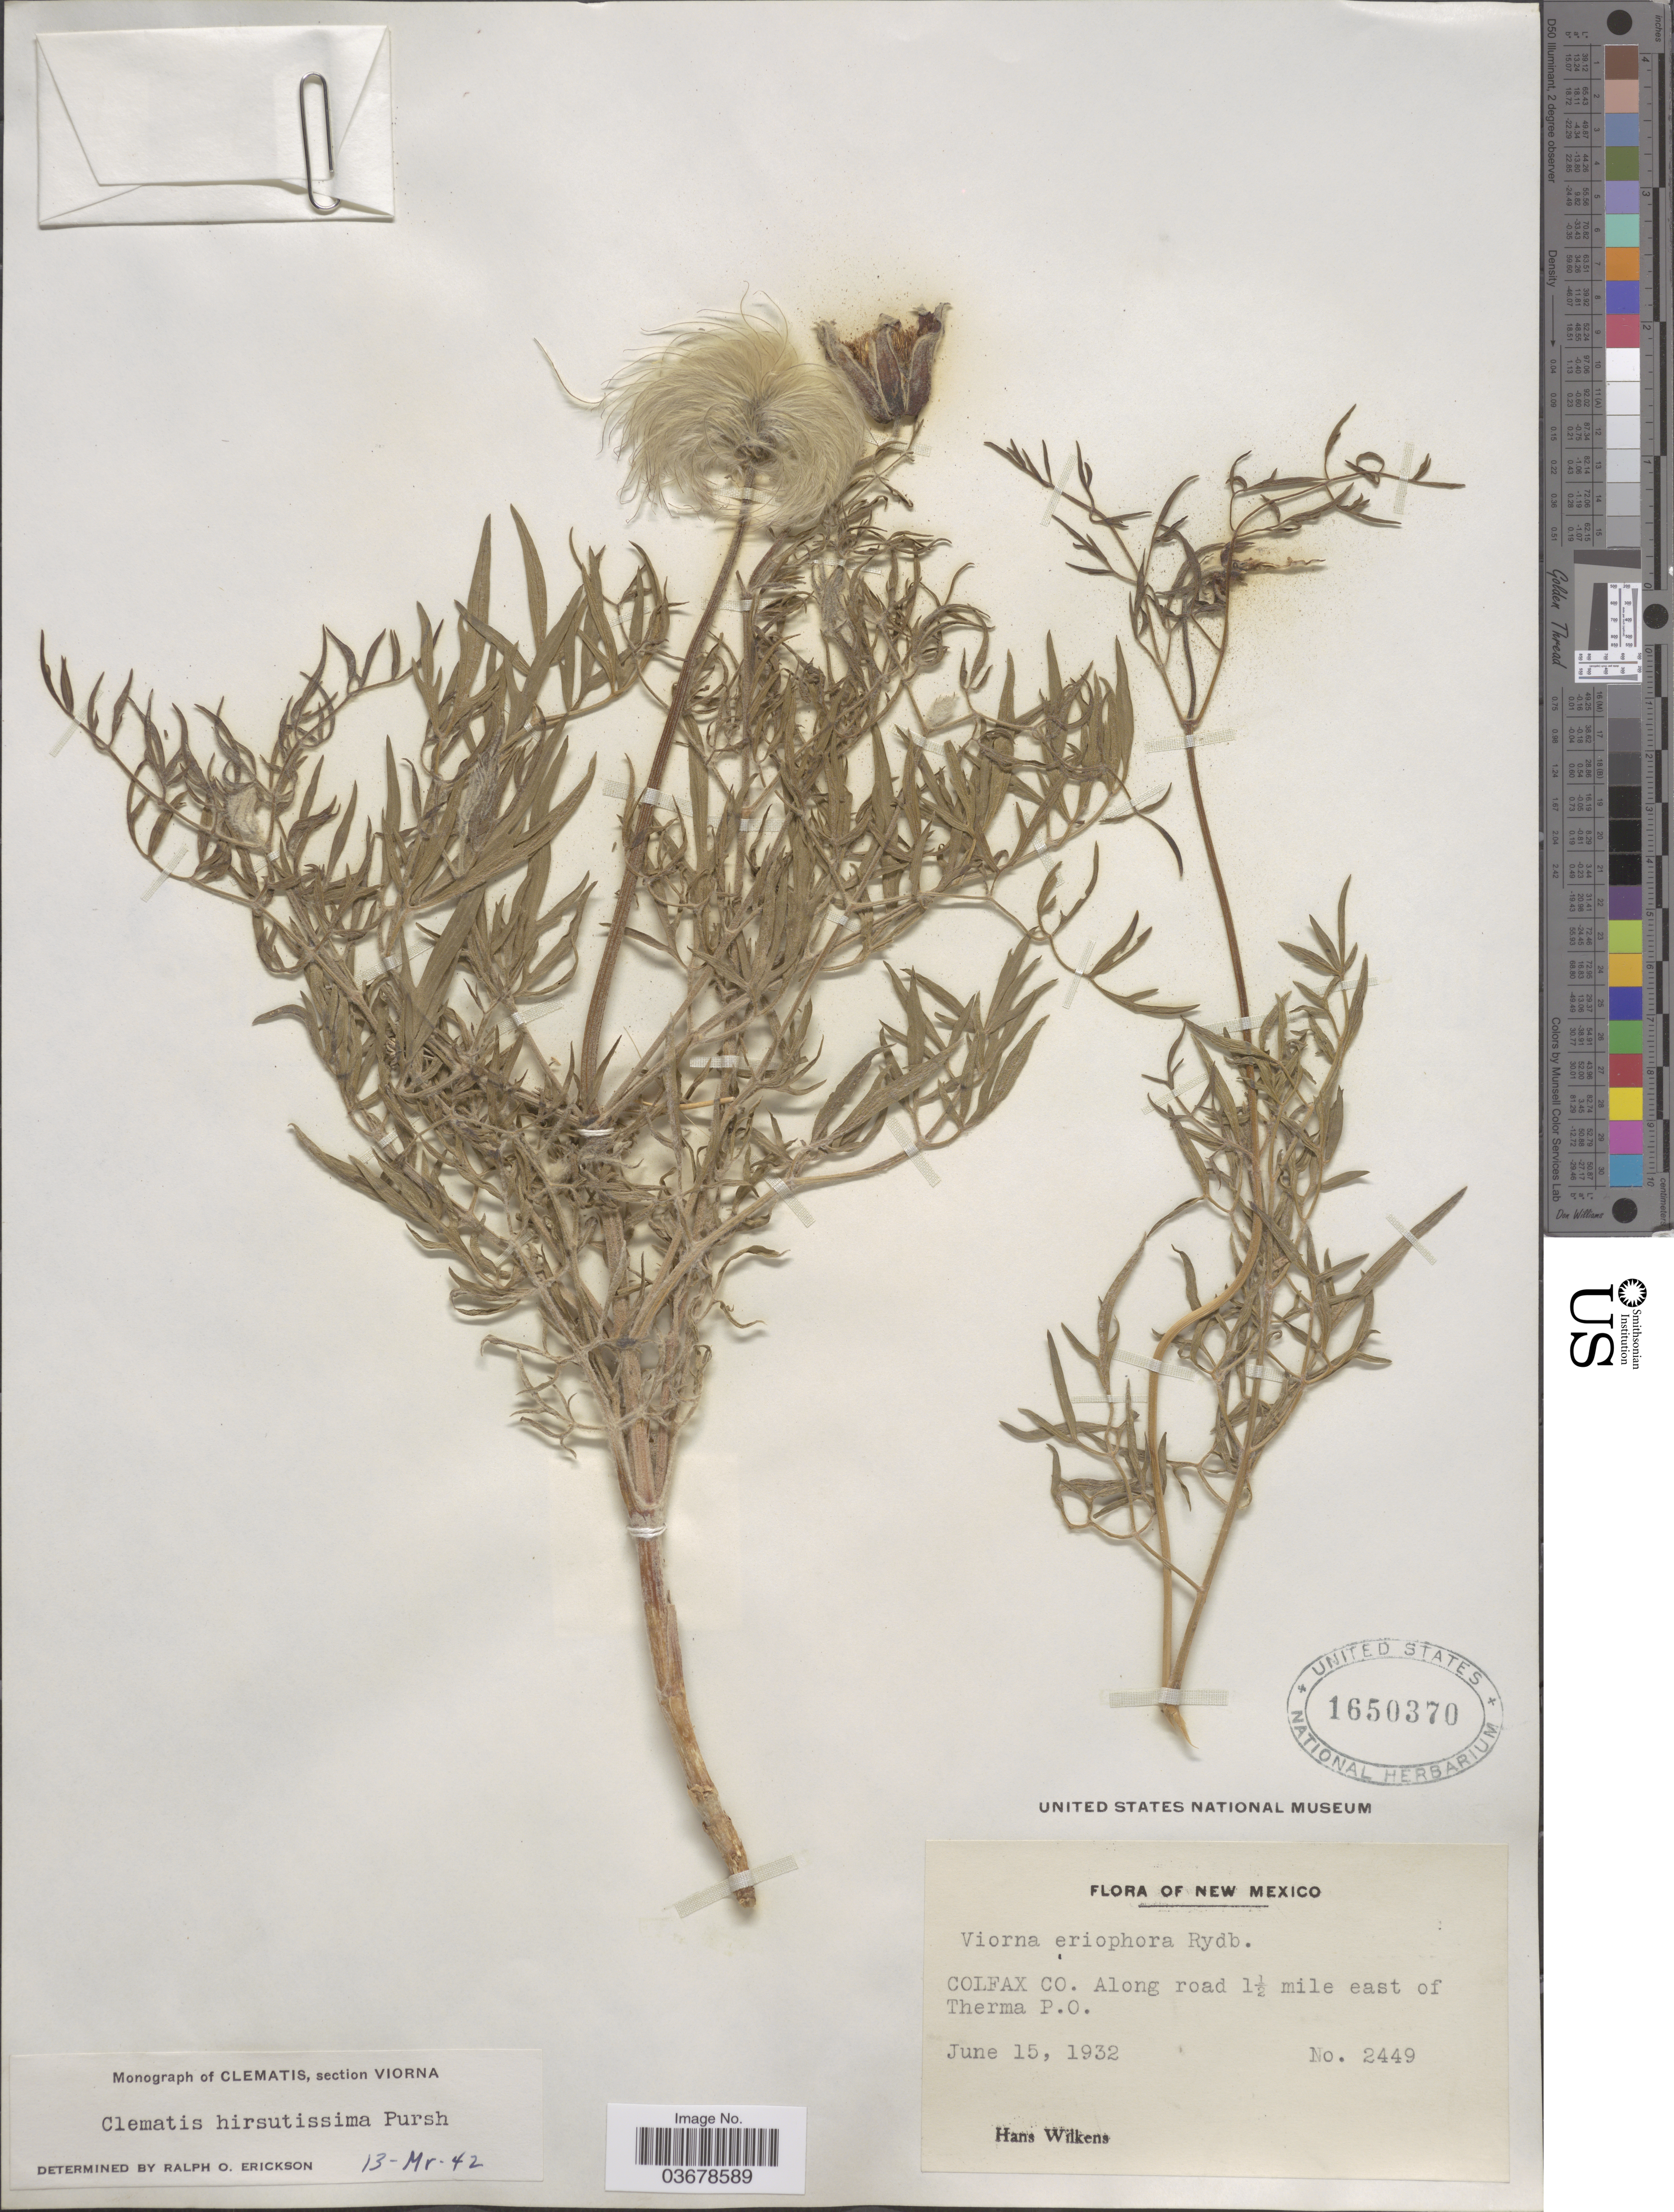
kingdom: Plantae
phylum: Tracheophyta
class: Magnoliopsida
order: Ranunculales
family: Ranunculaceae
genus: Clematis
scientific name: Clematis viorna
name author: L.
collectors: H. Wilkens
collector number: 2449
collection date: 1932-06-15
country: United States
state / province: New Mexico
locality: Colfax Co. Along road 1½ mile east of Therma P. O.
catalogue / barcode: US 1650370